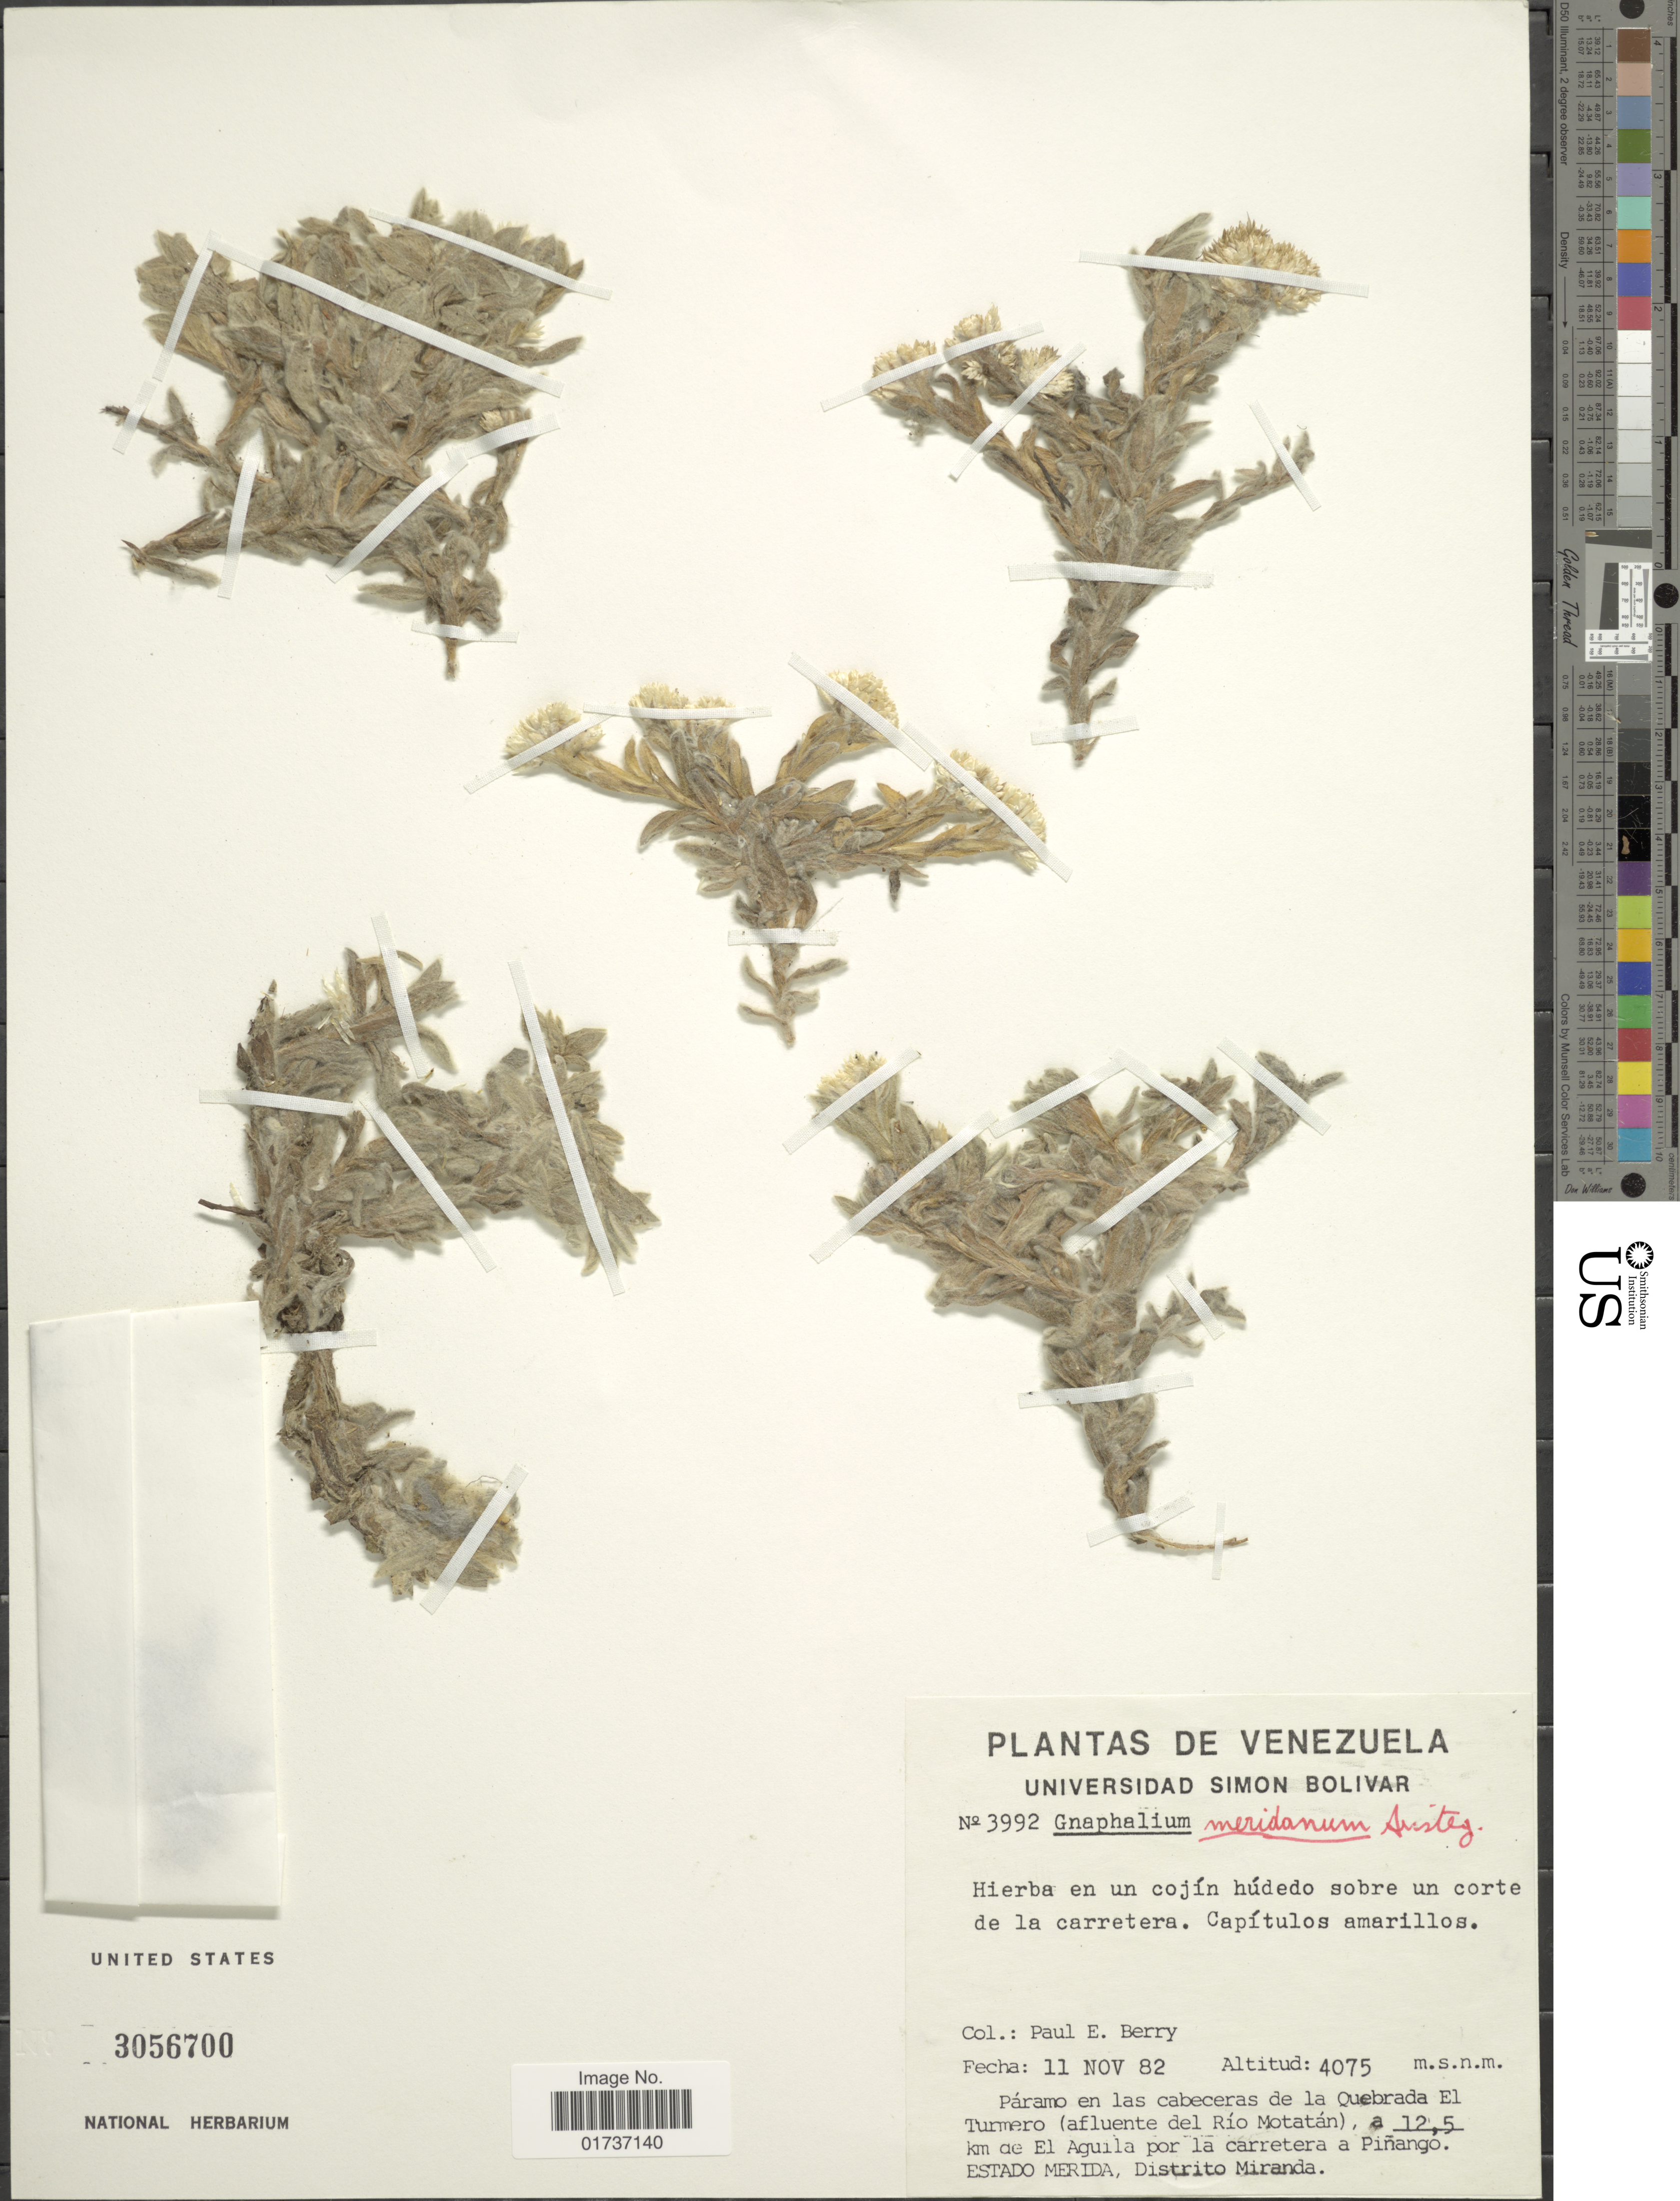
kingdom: Plantae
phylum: Tracheophyta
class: Magnoliopsida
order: Asterales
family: Asteraceae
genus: Gnaphalium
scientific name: Gnaphalium meridanum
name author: Aristeg.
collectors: P. E. Berry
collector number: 3992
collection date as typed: Transcribed d/m/y: 11/11/82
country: Venezuela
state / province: Mérida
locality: Páramo en las cabeceras de la Quebrada El Turmero (aflunete del Rí Motatán) a 12,5 km de El Aguila por la carretera a Piñango, Distrito Miranda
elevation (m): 4075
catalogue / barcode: US 3056700